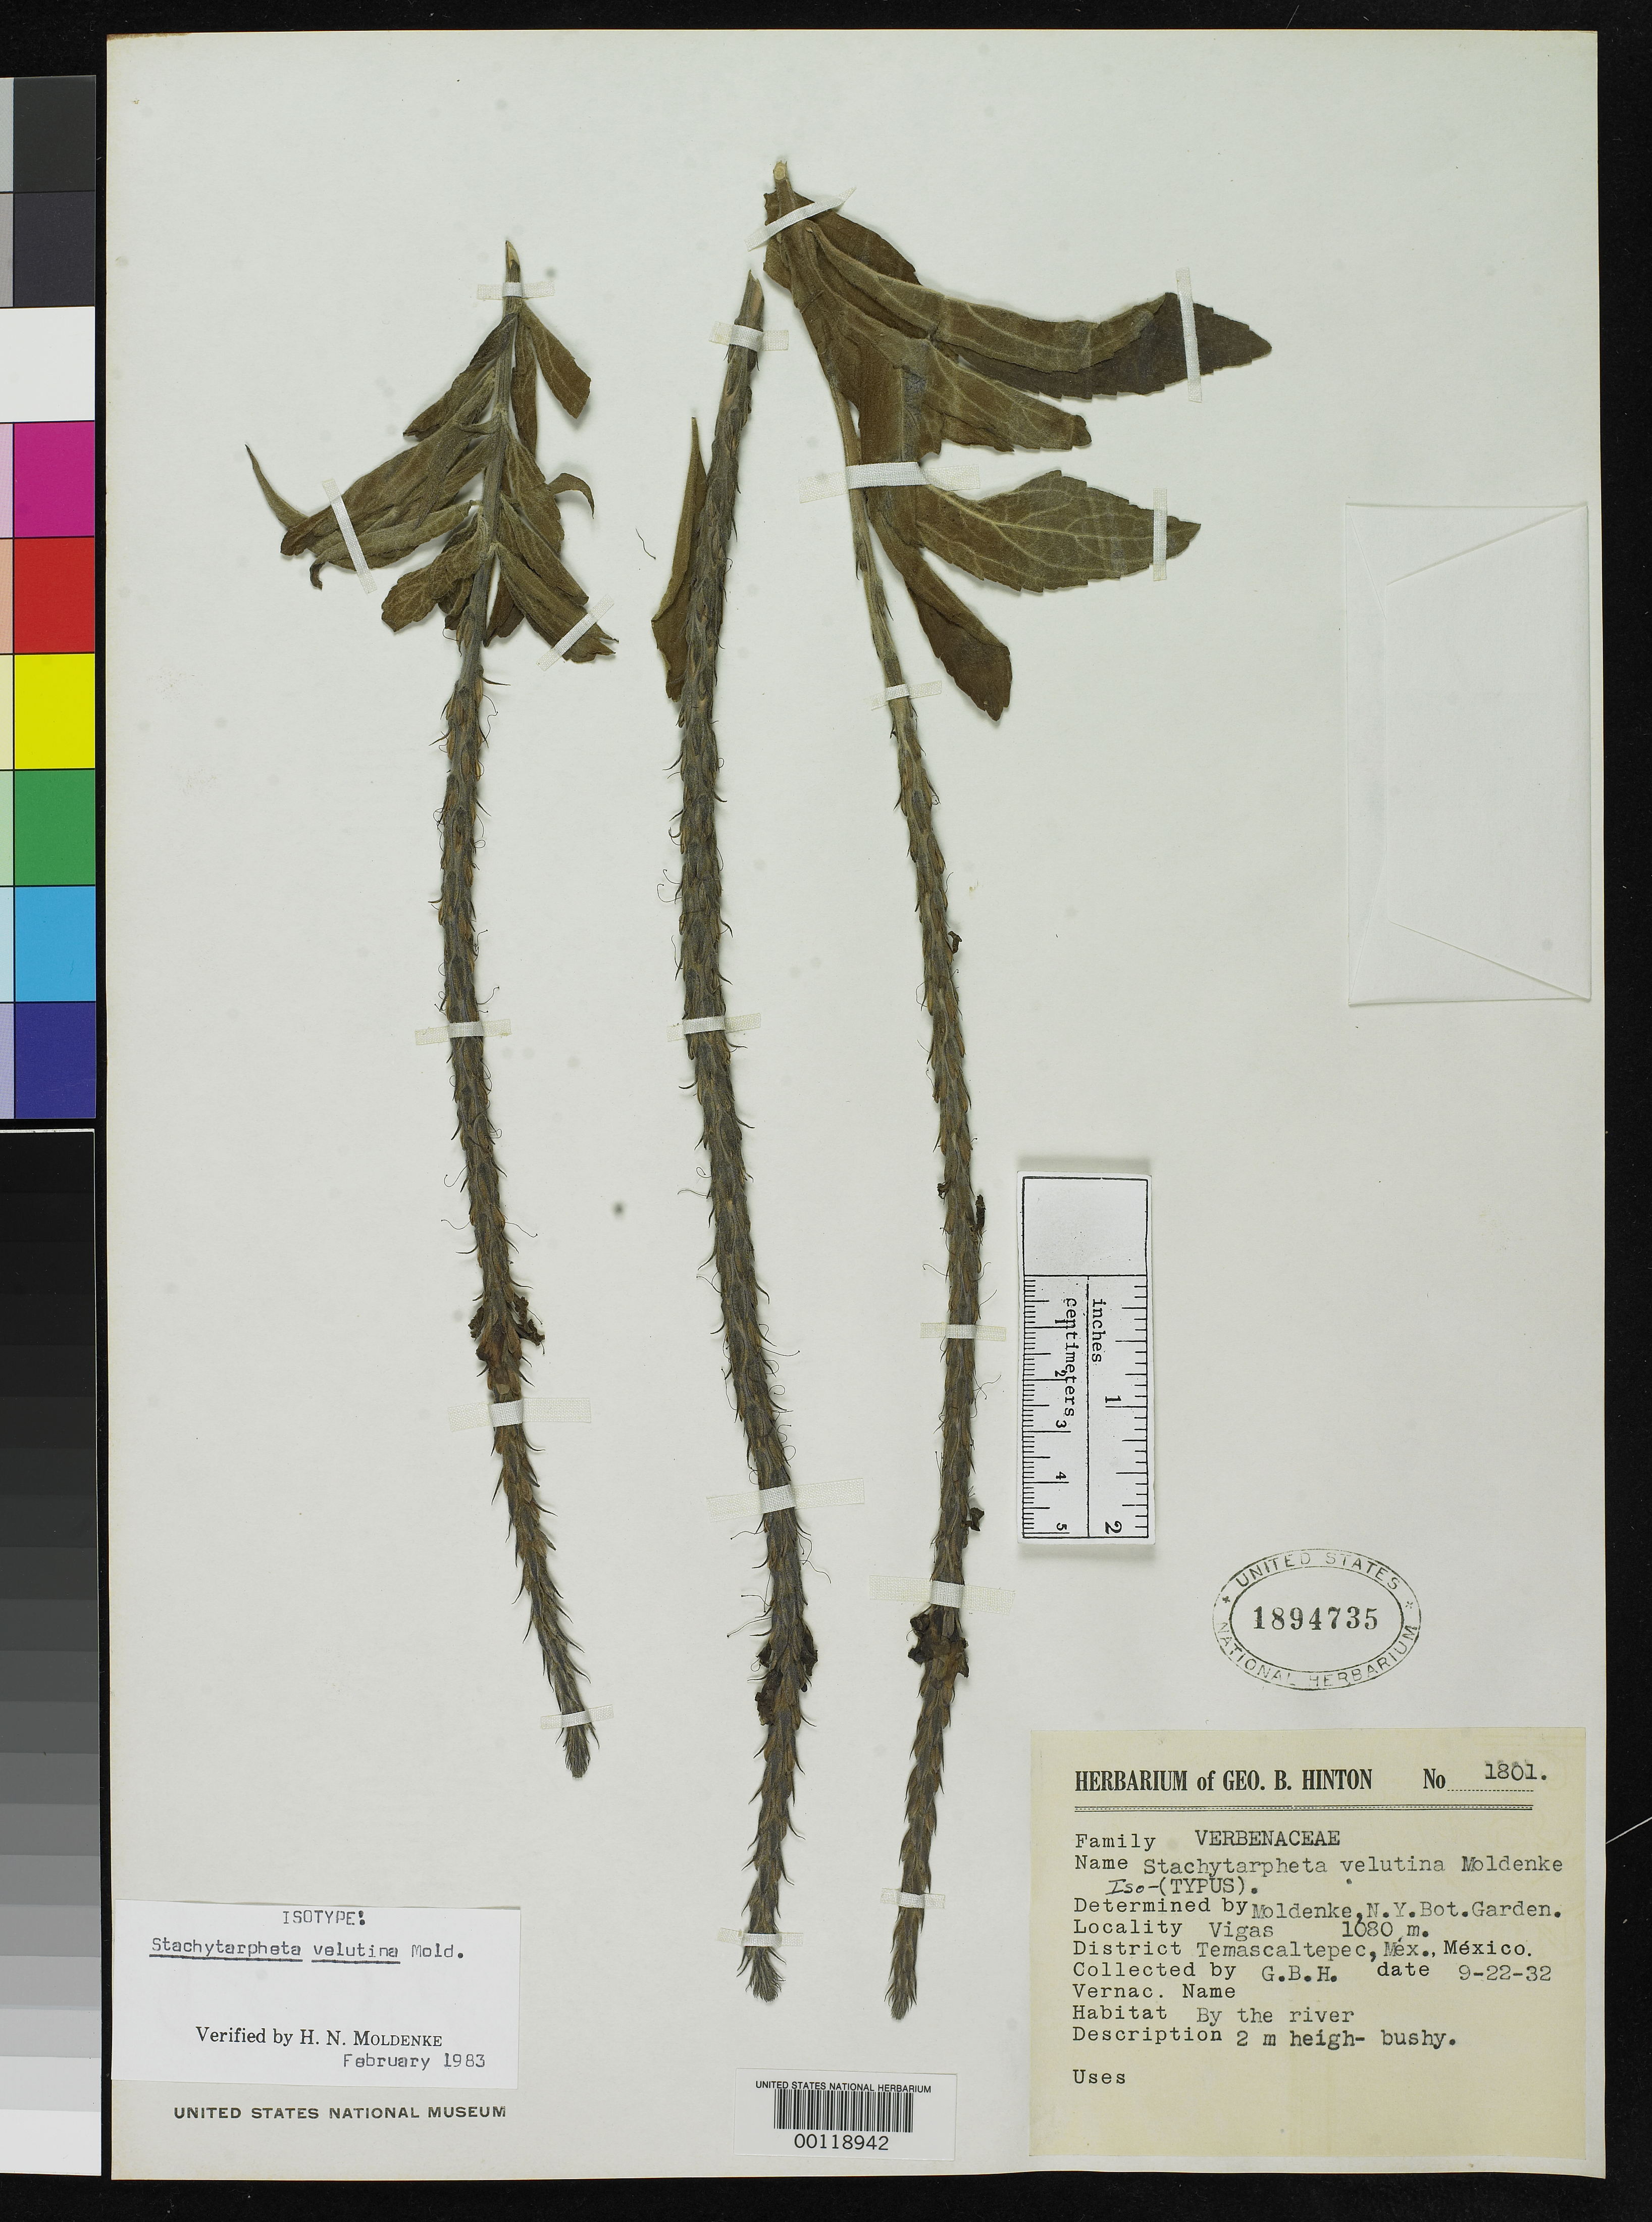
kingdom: Plantae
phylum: Tracheophyta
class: Magnoliopsida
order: Lamiales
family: Verbenaceae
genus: Stachytarpheta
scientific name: Stachytarpheta velutina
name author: Moldenke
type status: Isotype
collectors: G. B. Hinton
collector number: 1801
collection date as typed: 22 Sep 1932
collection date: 1932-09-22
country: Mexico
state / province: México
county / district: Temascaltepec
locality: Vigas.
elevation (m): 1080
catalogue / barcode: US 1894735